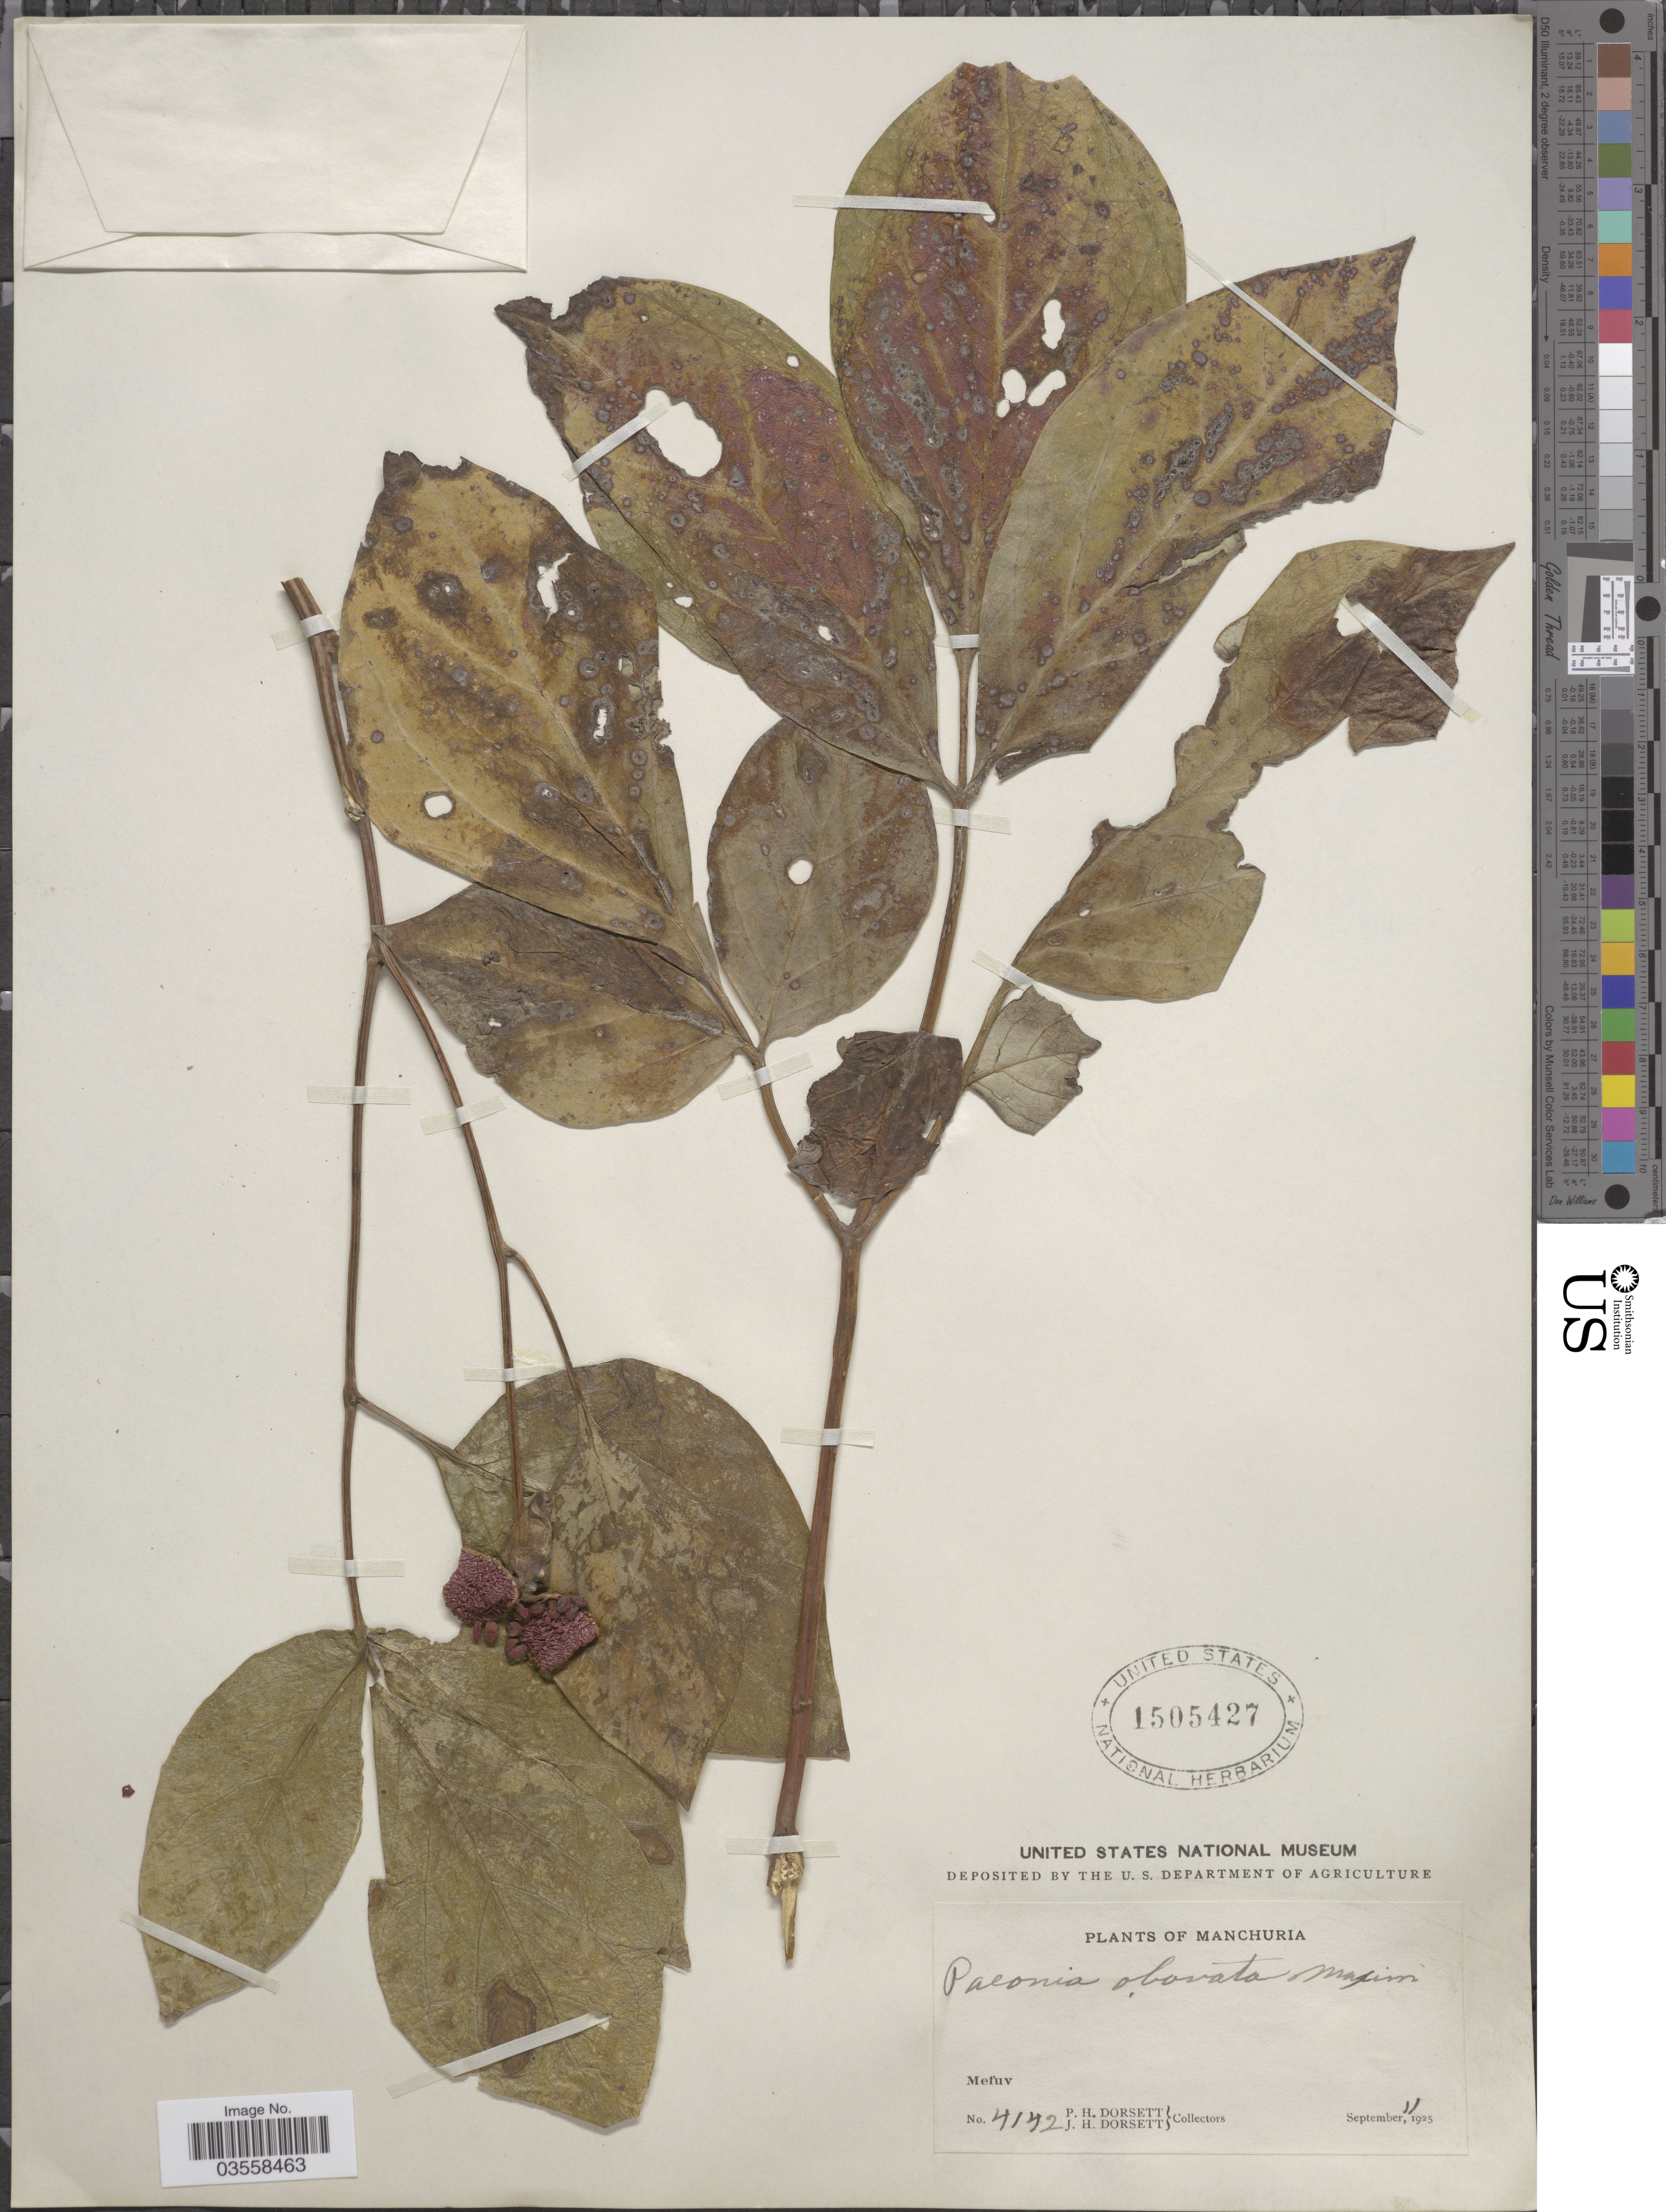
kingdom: Plantae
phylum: Tracheophyta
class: Magnoliopsida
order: Saxifragales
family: Paeoniaceae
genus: Paeonia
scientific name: Paeonia obovata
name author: Maxim.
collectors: P. H. Dorsett & J. Dorsett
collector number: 4142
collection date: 1925-09-11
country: China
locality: Manchuria. Mefuv.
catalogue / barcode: US 1505427